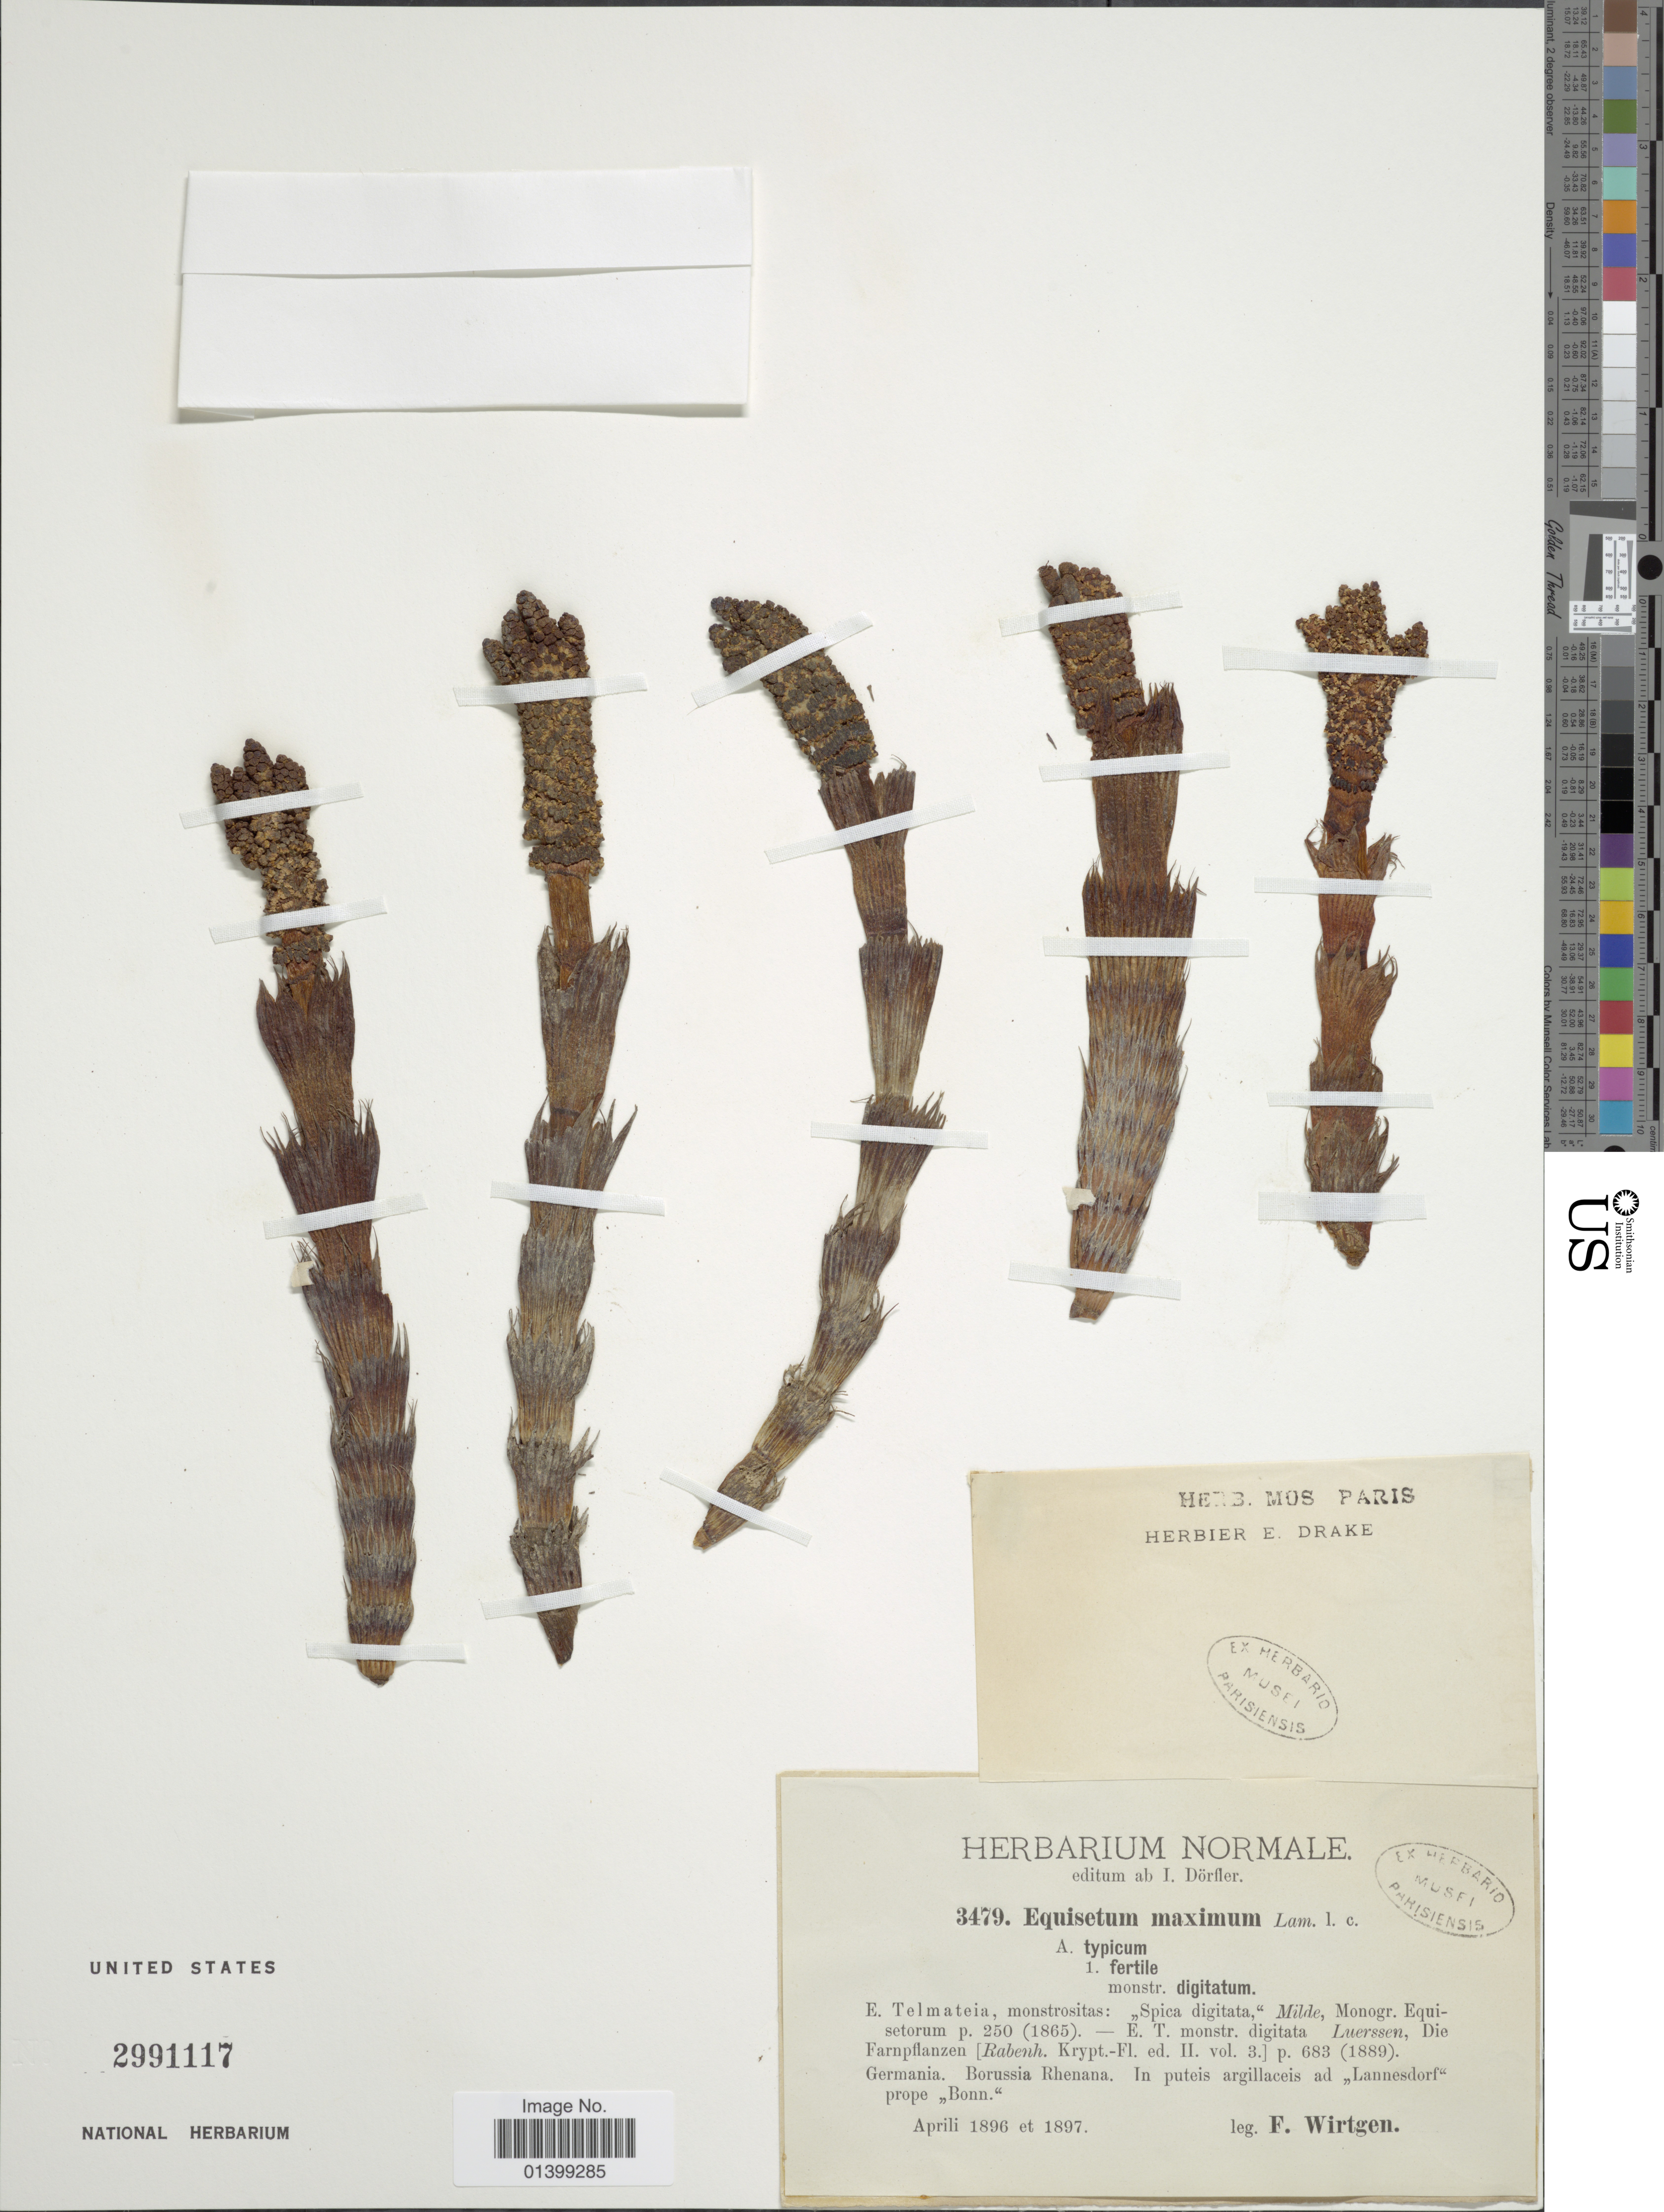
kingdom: Plantae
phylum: Tracheophyta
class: Polypodiopsida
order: Equisetales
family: Equisetaceae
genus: Equisetum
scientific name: Equisetum telmateia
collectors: F. Wirtgen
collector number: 3479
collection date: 1896-04/1897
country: Germany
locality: Germania. Borussia Rhenana. In puteis argillaceis ad ,,Lannesdorf" prope ,,Bonn"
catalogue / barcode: US 2991117